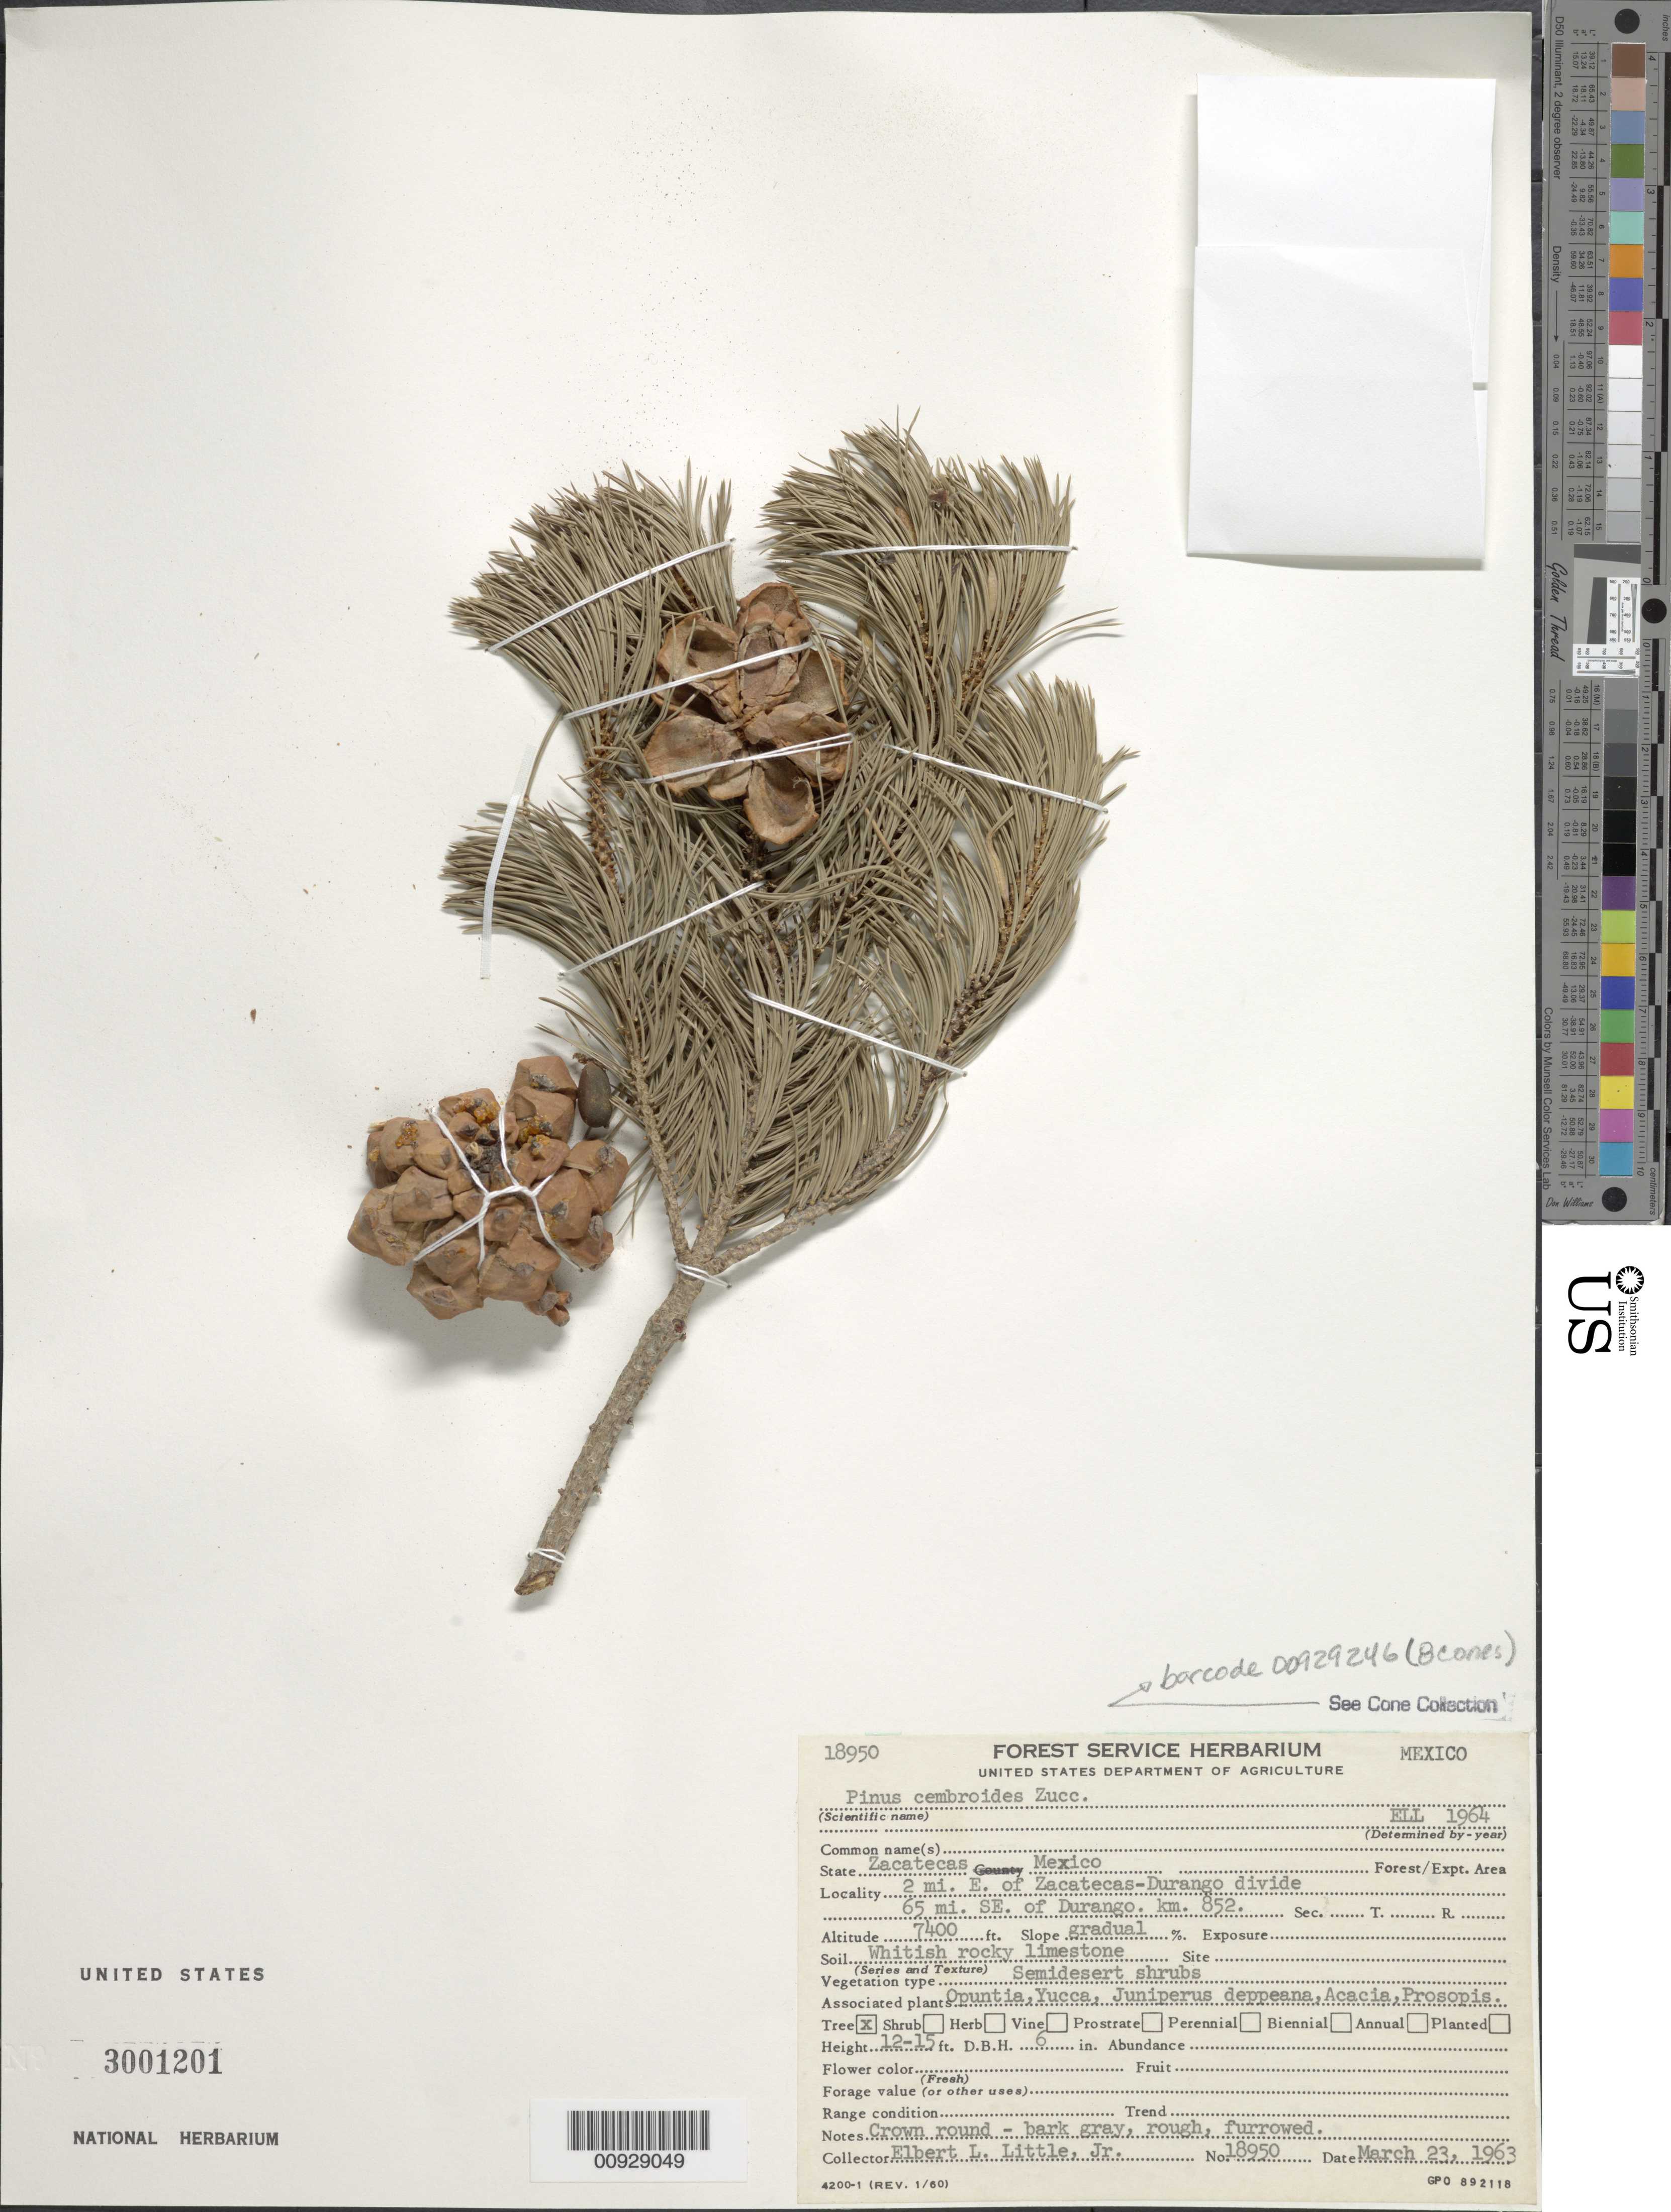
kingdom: Plantae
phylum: Tracheophyta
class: Pinopsida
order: Pinales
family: Pinaceae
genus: Pinus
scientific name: Pinus cembroides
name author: Zucc.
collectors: E. L. Little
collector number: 18950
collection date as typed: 23 Mar 1963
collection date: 1963-03-23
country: Mexico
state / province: Zacatecas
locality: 2 mi. E of Zacatecas-Durango divide. 65 mi. SE of Durango km. 852.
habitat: Semidesert shrubs. Slope gradual. Soil whitish rocky limestone. Associated plants Opuntia, Yucca, Juniperus deppeana, Acacia, Prosopis.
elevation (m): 2256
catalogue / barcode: US 3001201